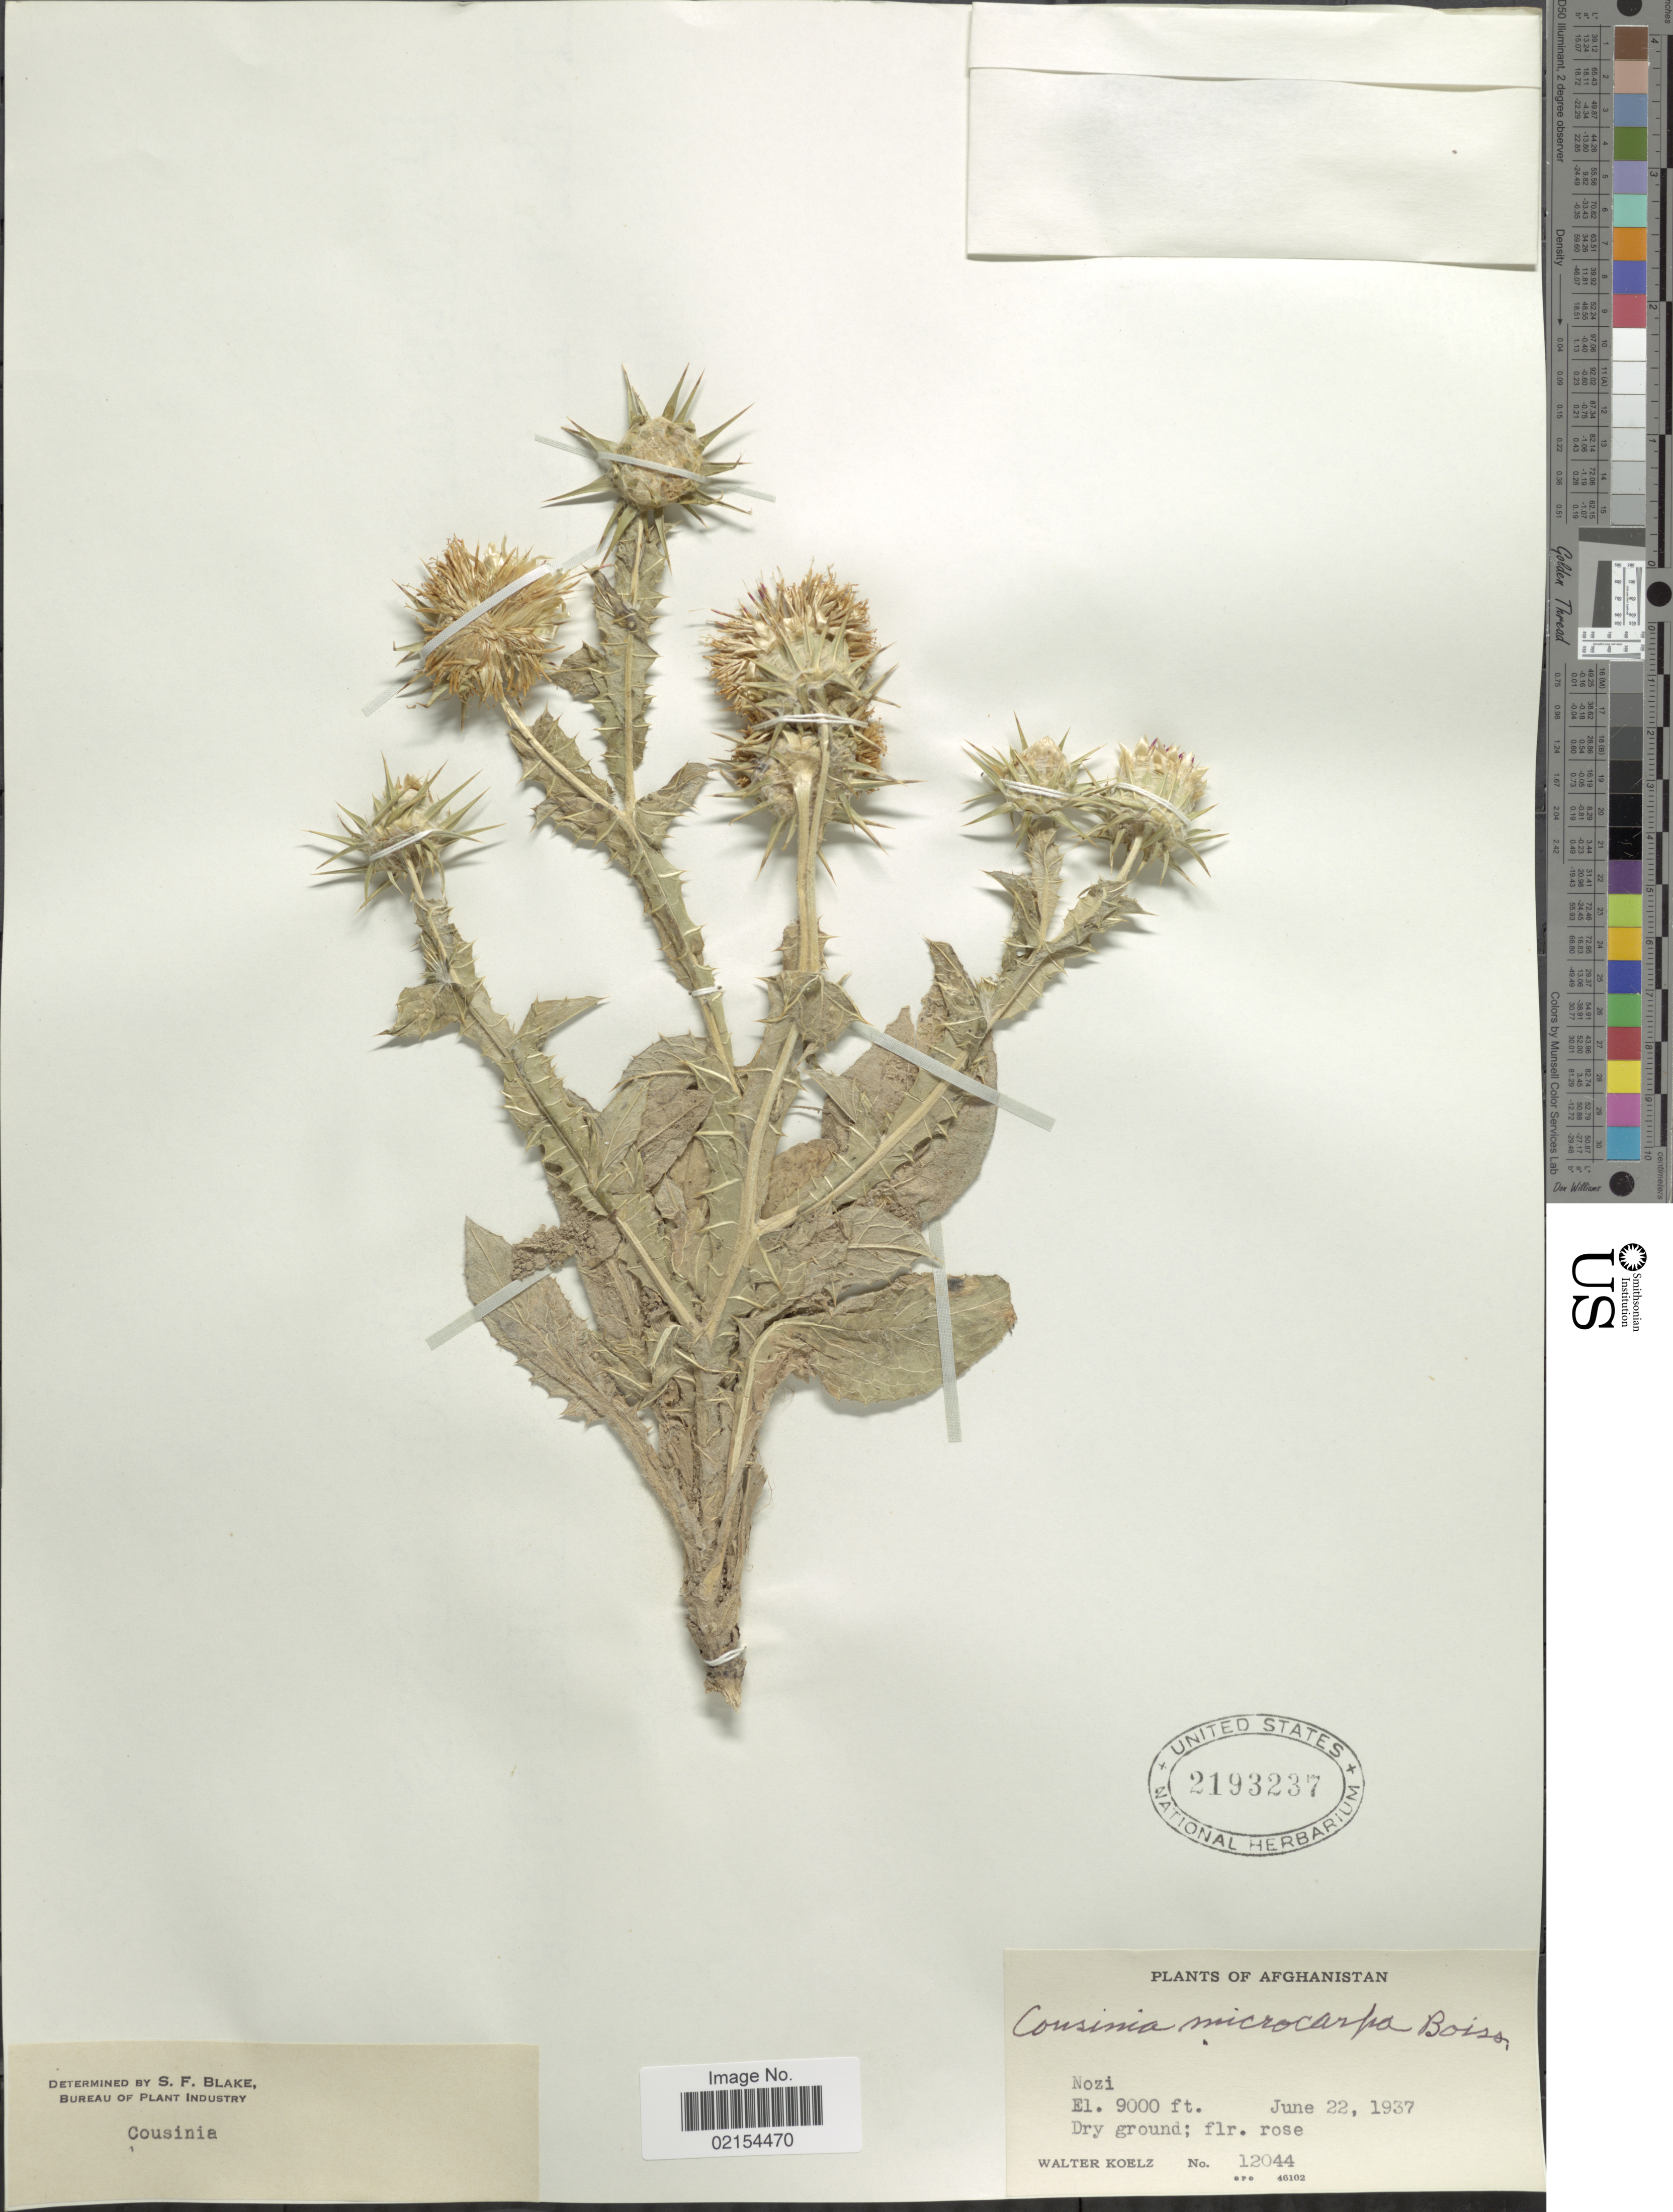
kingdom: Plantae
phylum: Tracheophyta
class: Magnoliopsida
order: Asterales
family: Asteraceae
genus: Cousinia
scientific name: Cousinia microcarpa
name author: Boiss.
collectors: W. N. Koelz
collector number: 12044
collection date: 1937-06-22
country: Afghanistan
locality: Nozi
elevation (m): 2743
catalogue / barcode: US 2193237